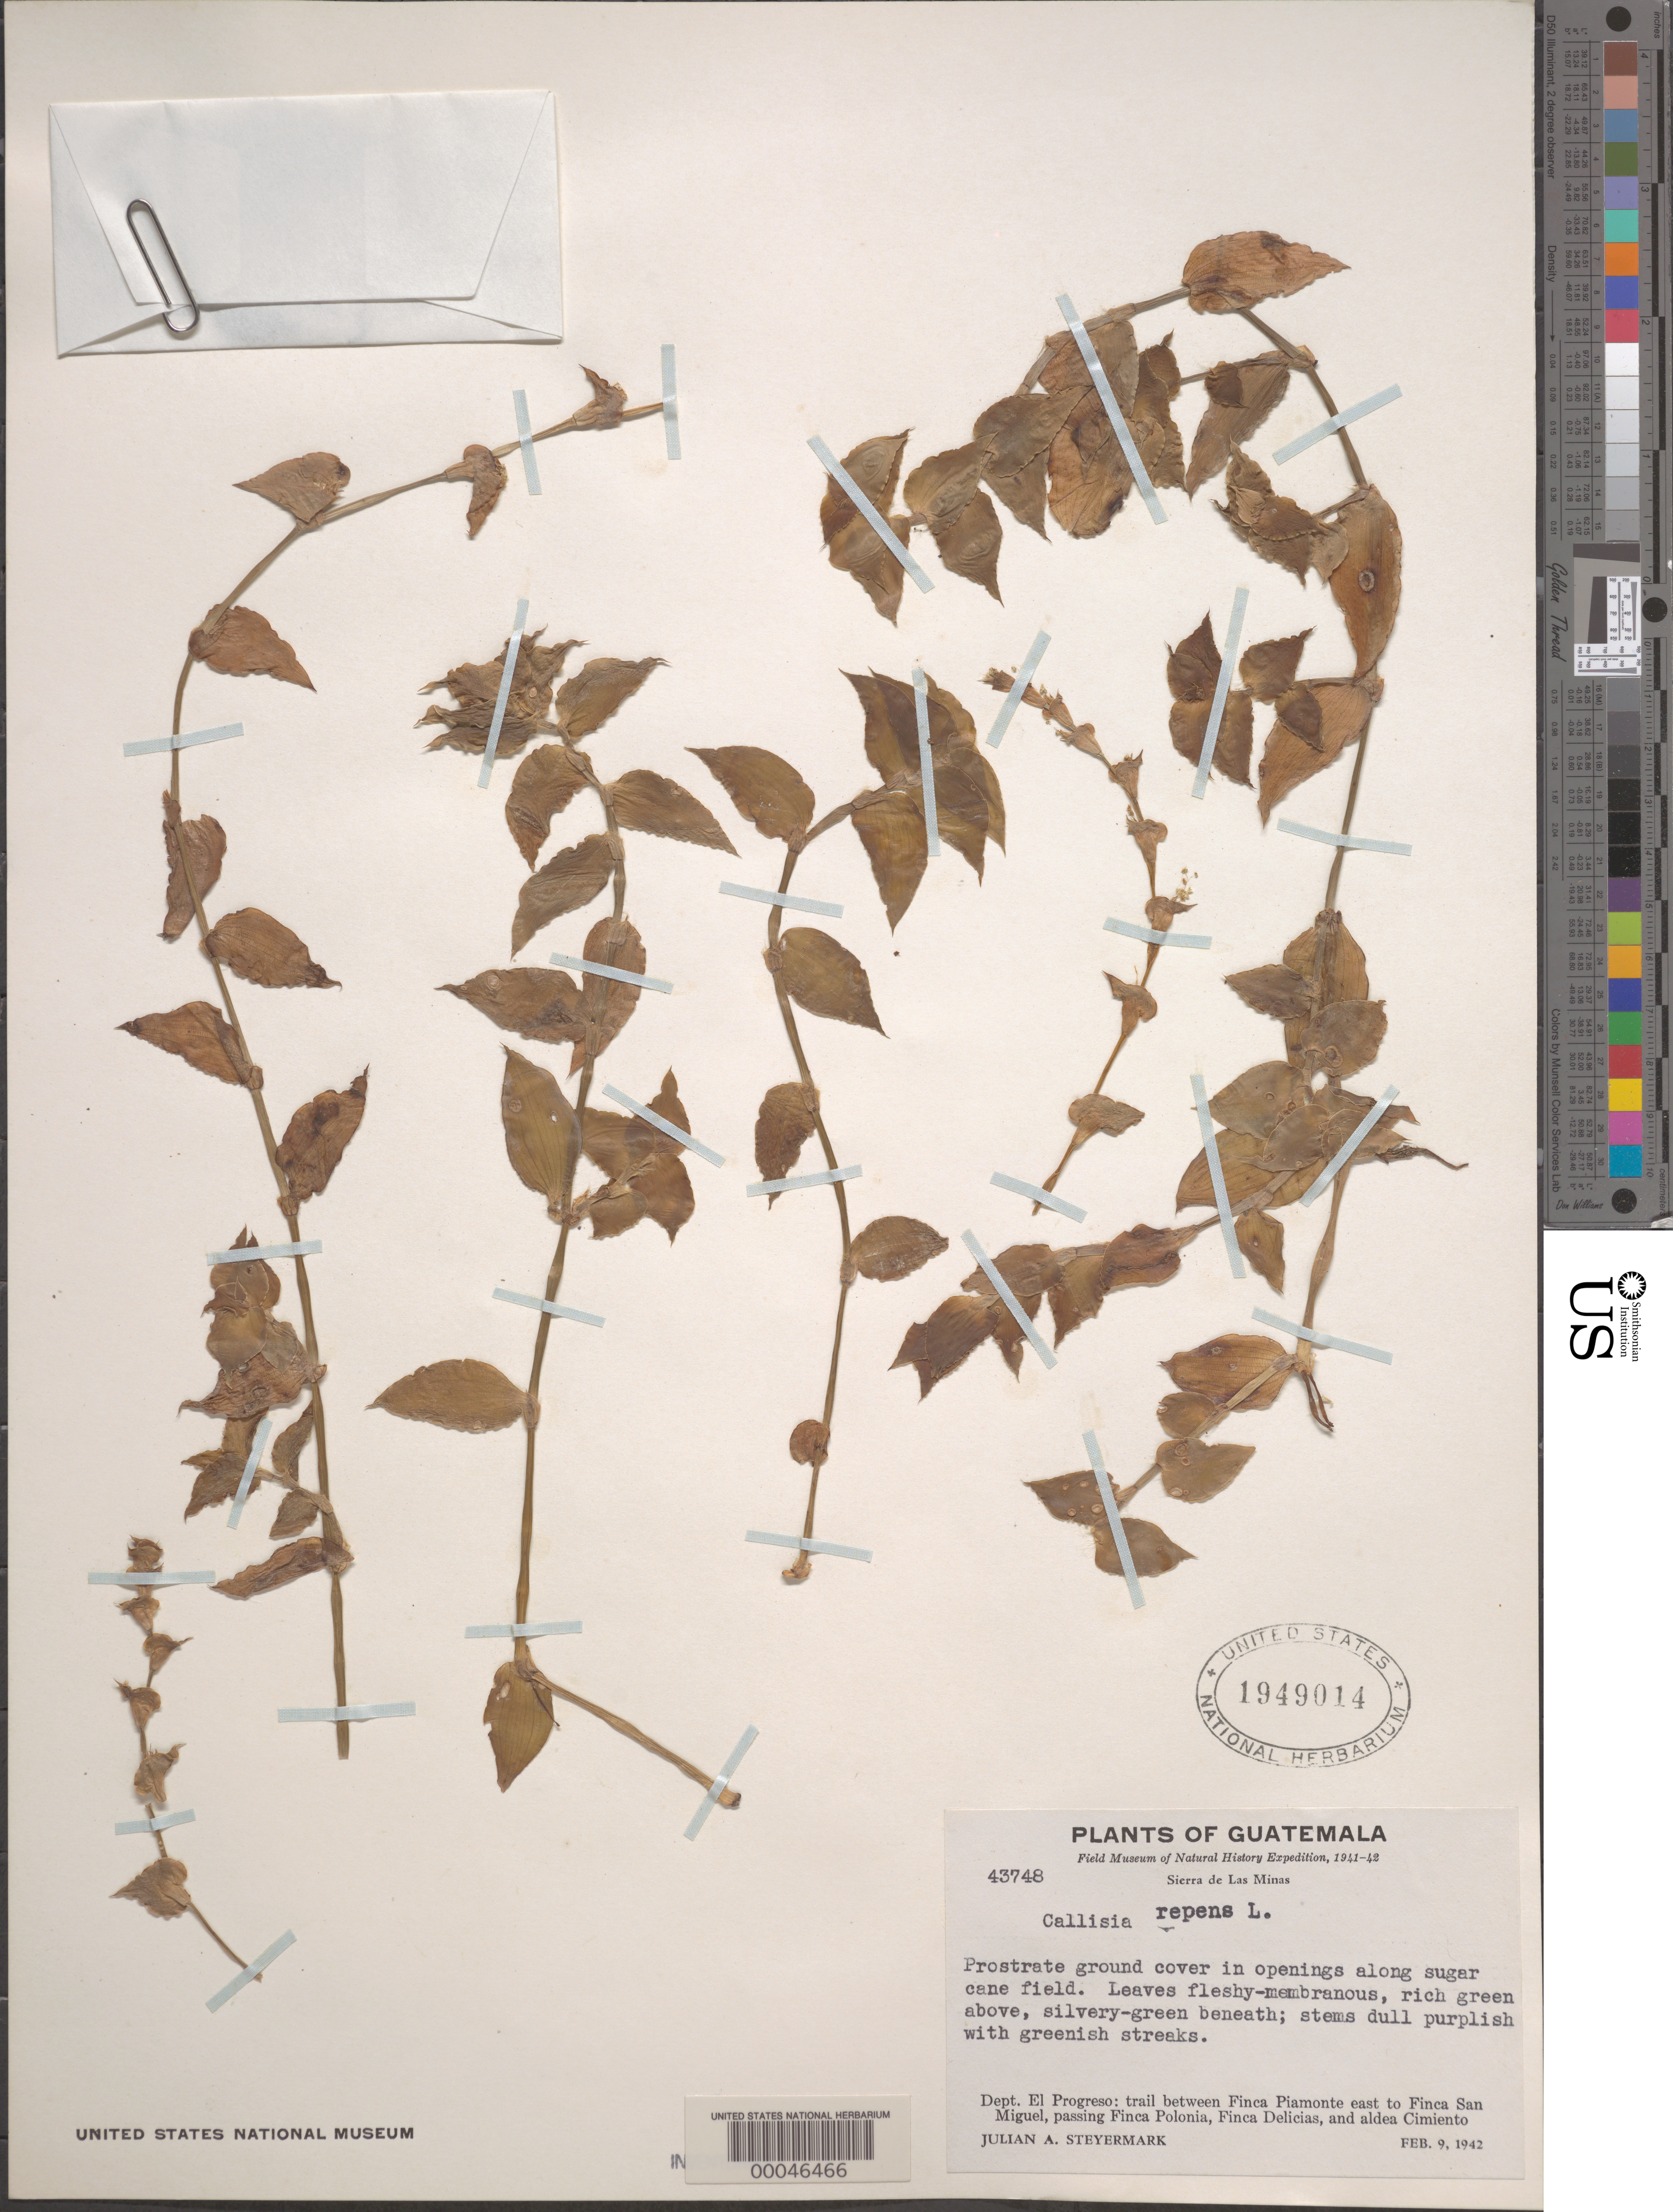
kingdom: Plantae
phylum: Tracheophyta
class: Liliopsida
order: Commelinales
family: Commelinaceae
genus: Callisia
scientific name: Callisia repens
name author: (Jacq.) L.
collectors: J. Steyermark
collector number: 43748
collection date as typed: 09 Feb 1942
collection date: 1942-02-09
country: Guatemala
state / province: El Progreso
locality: Between Finca Piamonte and Finca San Miguel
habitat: Sugar cane field openings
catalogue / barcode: US 1949014